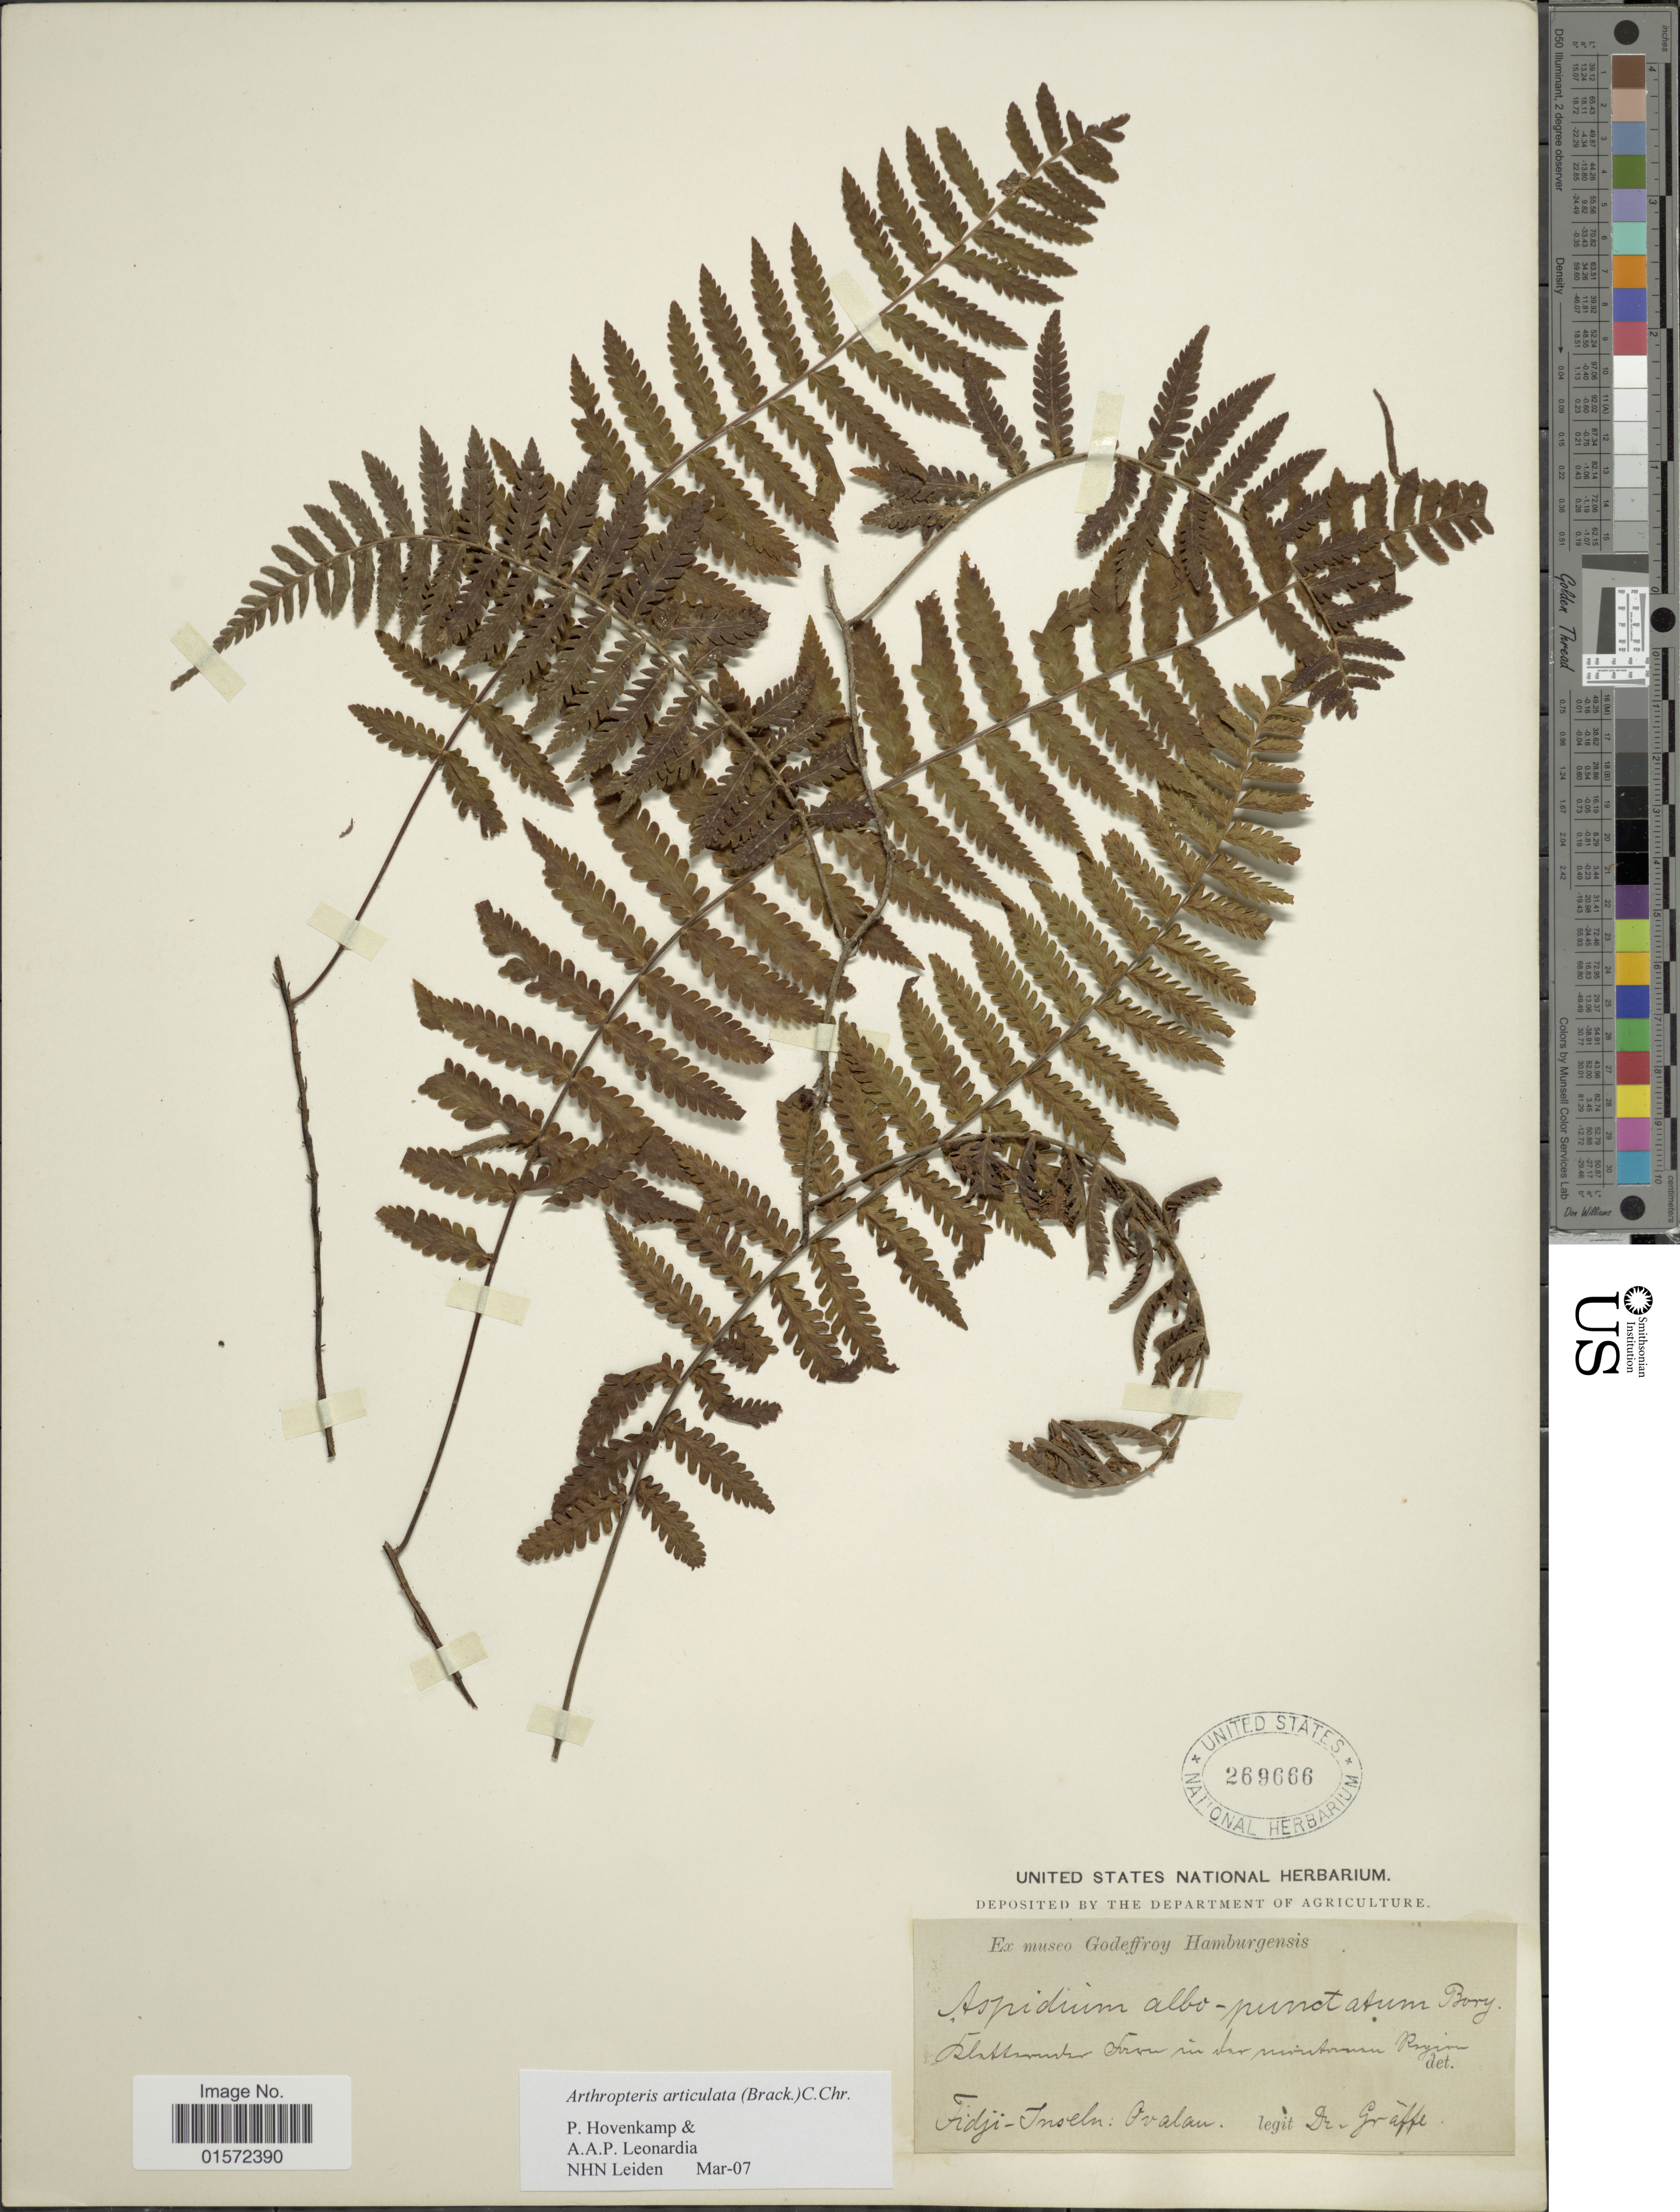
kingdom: Plantae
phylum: Tracheophyta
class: Polypodiopsida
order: Polypodiales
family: Tectariaceae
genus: Arthropteris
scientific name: Arthropteris articulata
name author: (Brack.) C. Chr.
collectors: Graeffe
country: Fiji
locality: Ovalau, Fiji- Inseln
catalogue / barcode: US 269666